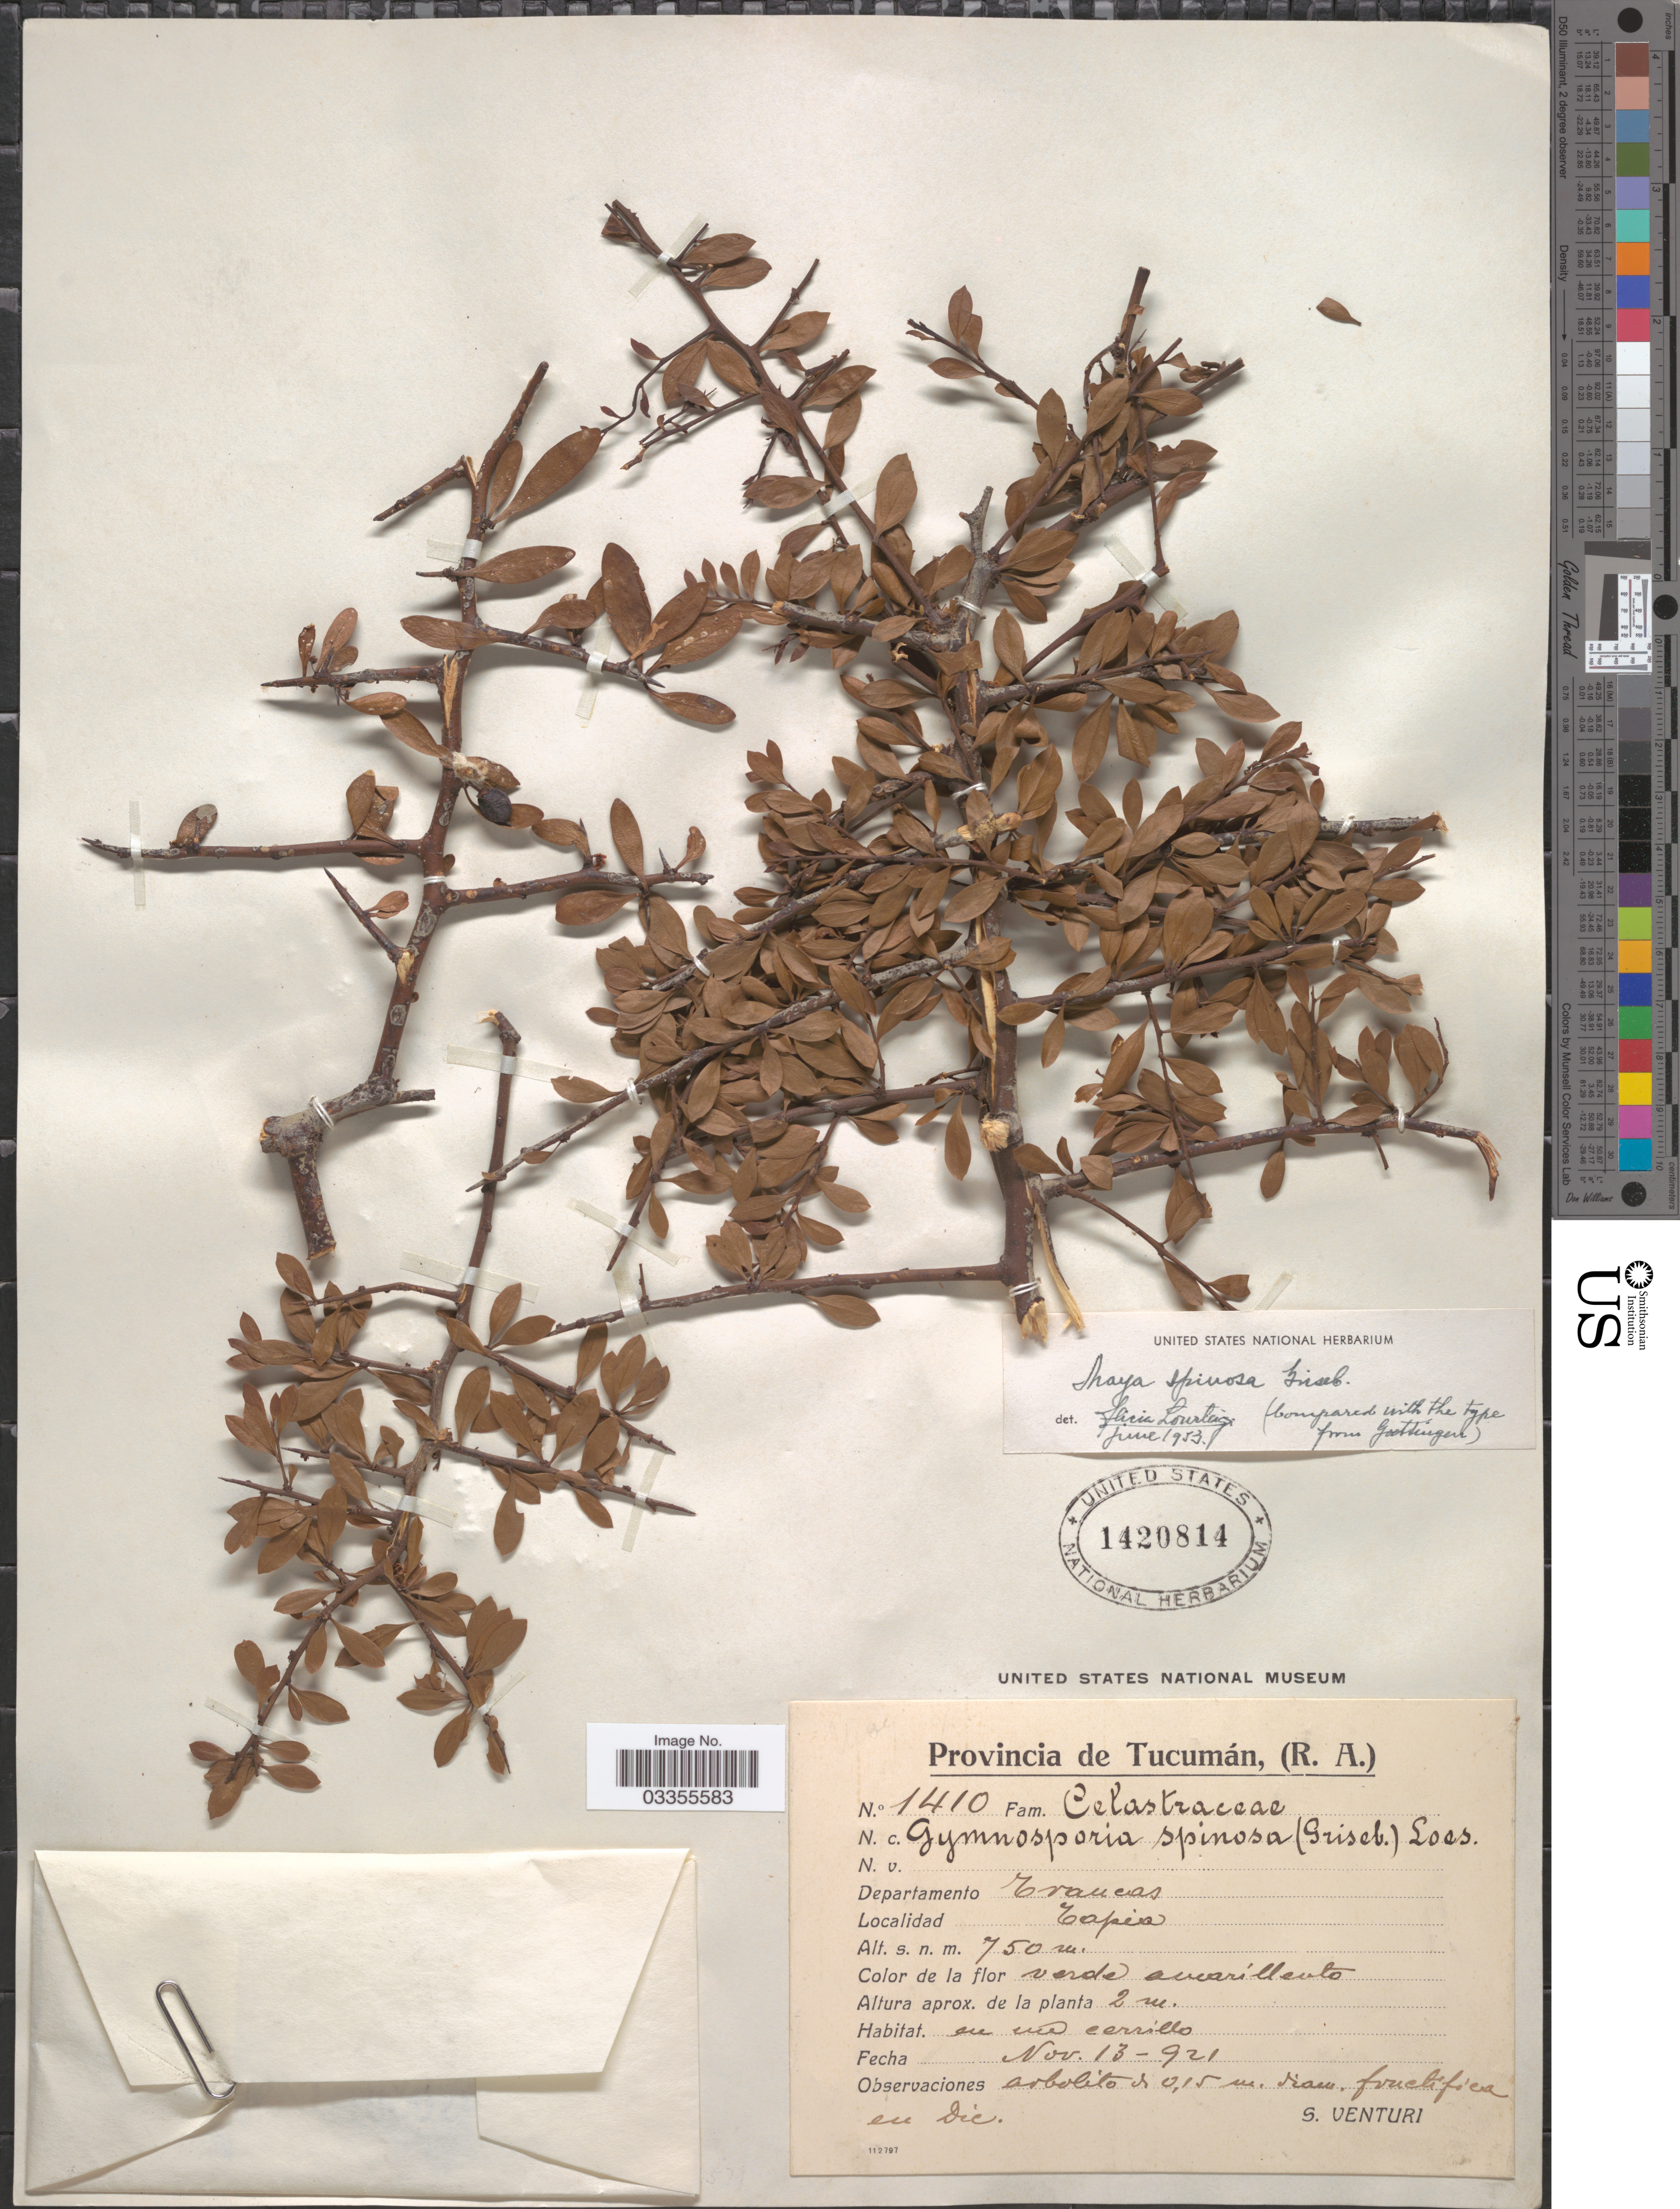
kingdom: Plantae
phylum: Tracheophyta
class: Magnoliopsida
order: Celastrales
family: Celastraceae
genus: Maytenus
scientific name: Maytenus spinosa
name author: (Griseb.) Lourteig & O'Donell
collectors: S. Venturi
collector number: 1410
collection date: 1921-11-13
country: Argentina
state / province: Tucuman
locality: (R. A.) Departamento Trancas. Capia.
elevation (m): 750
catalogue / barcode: US 1420814